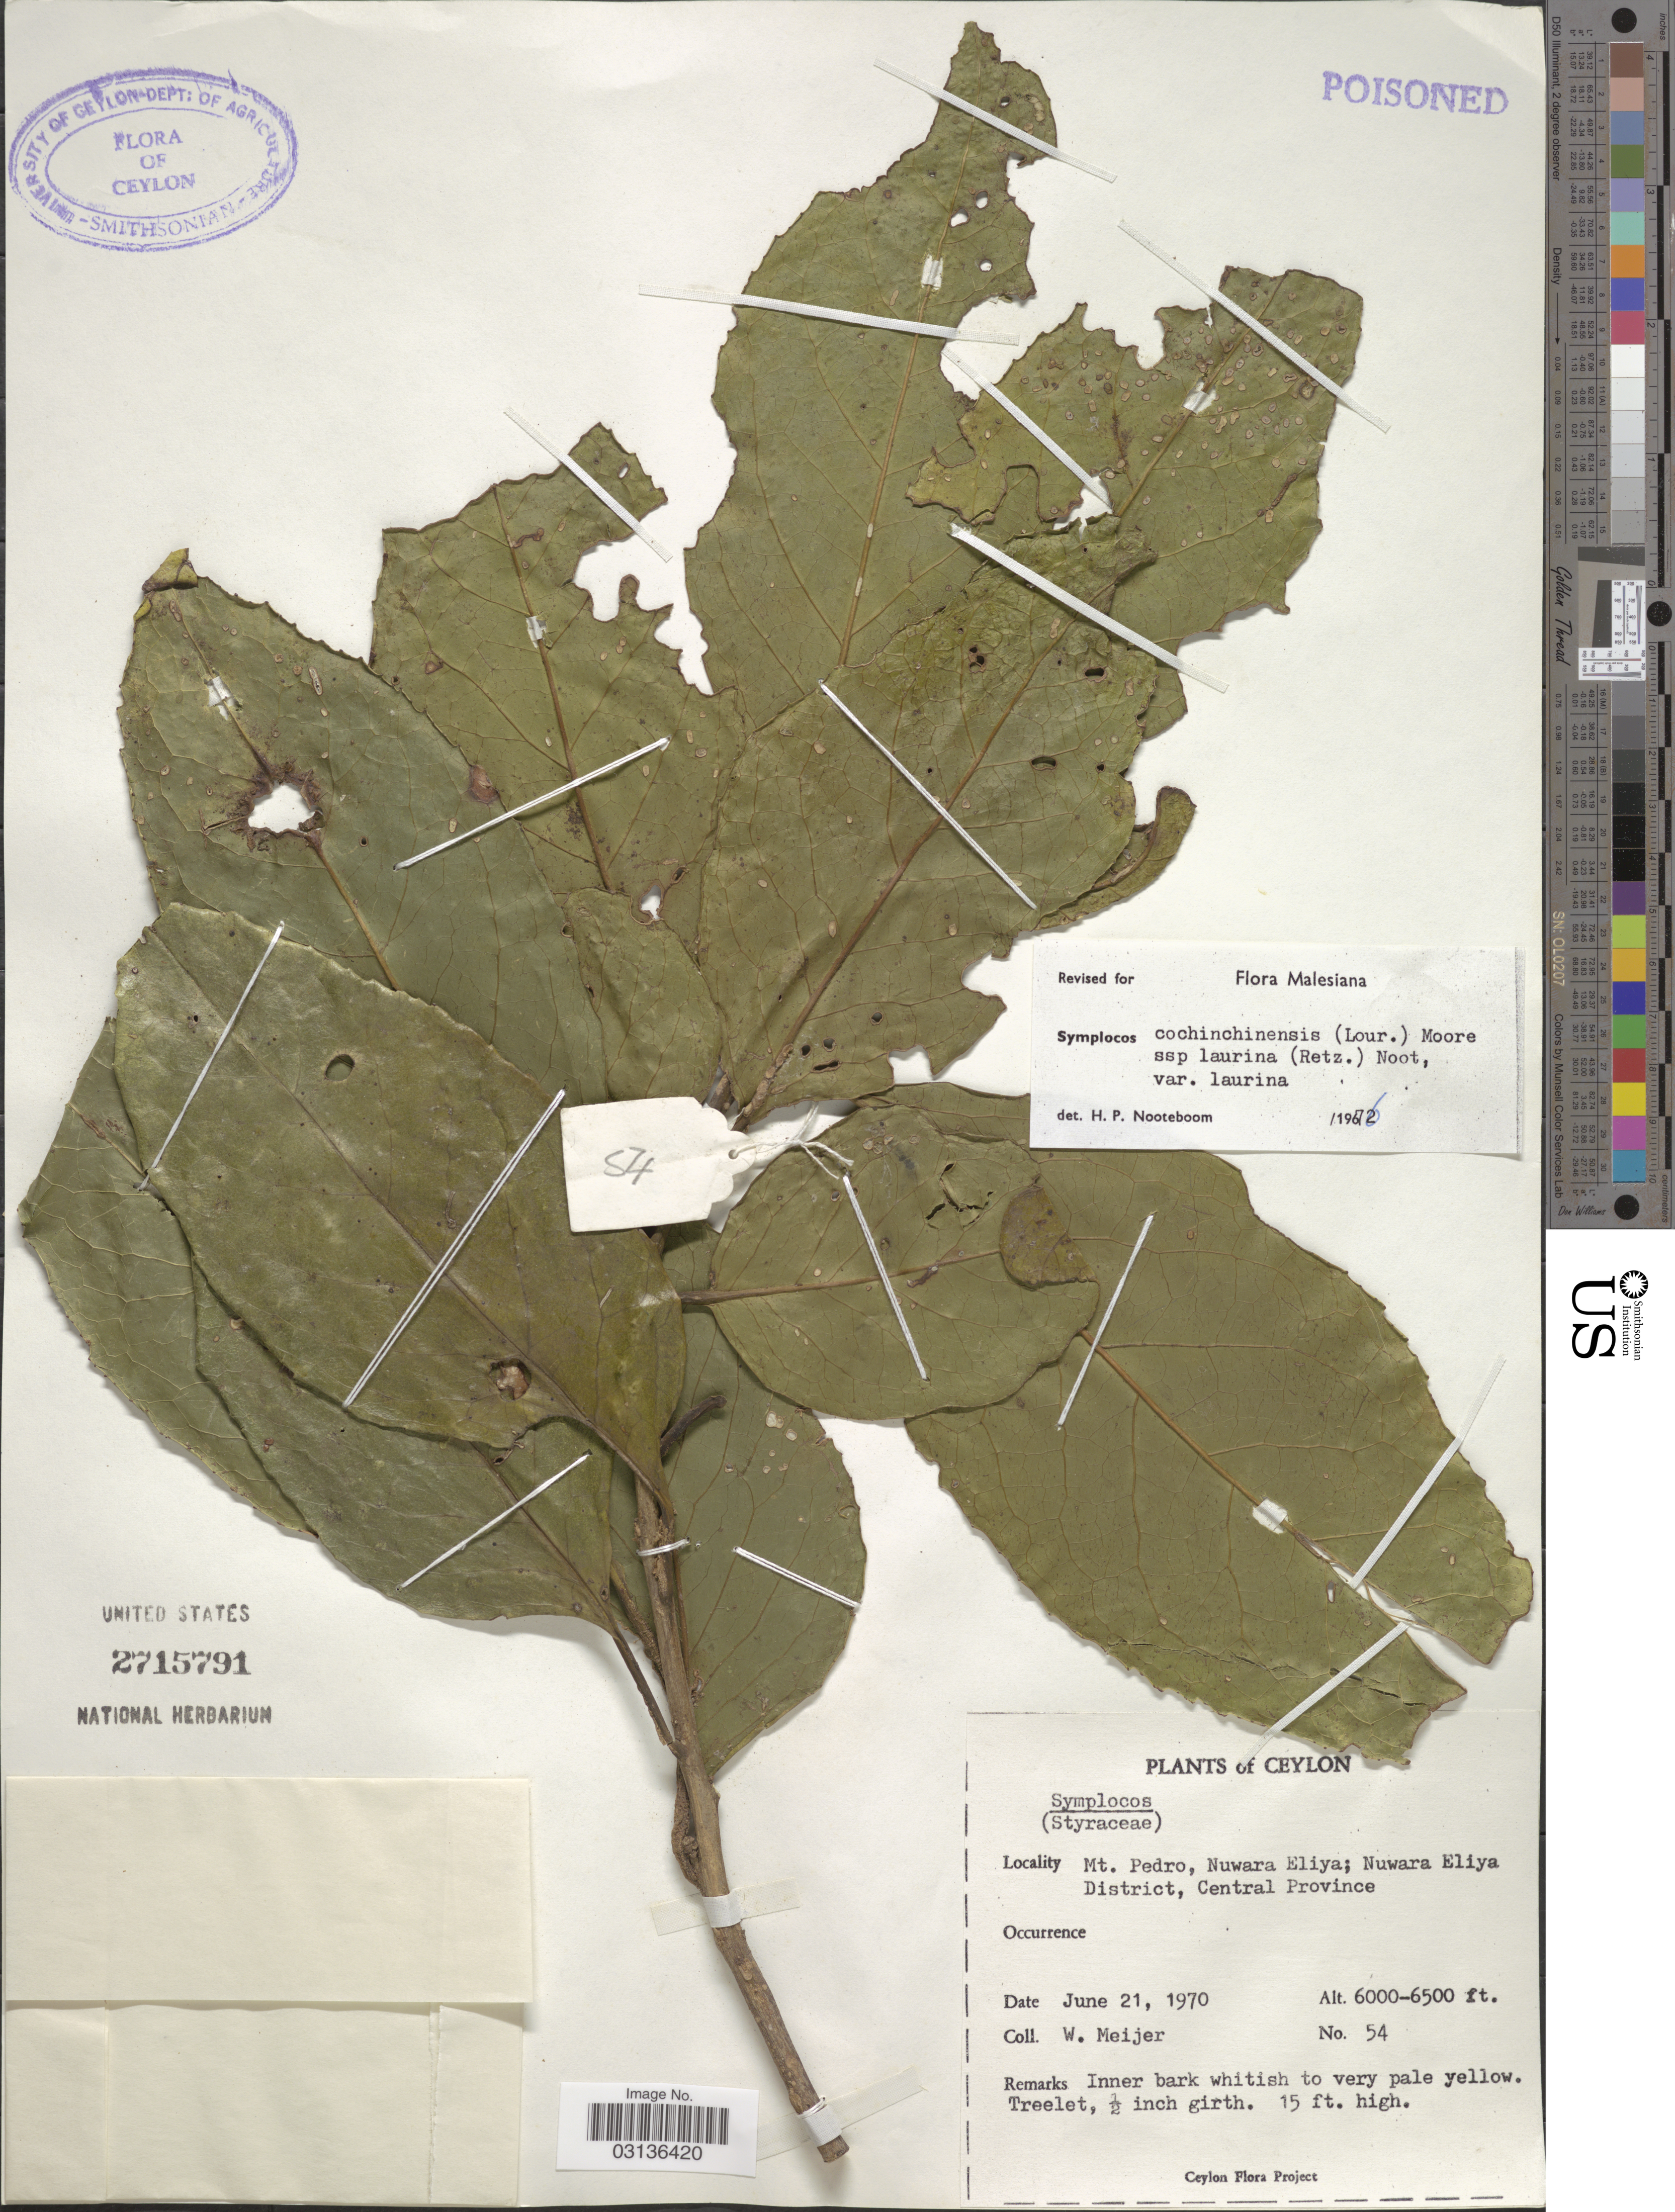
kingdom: Plantae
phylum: Tracheophyta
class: Magnoliopsida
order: Ericales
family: Symplocaceae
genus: Symplocos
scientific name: Symplocos cochinchinensis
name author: (Lour.) S. Moore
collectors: W. Meijer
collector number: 54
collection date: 1970-06-21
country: Sri Lanka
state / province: Central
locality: Ceylon. Mt. Pedro, Nuwara Eliya; Nuwara Eliya District, Central Province.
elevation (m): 1829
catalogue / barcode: US 2715791